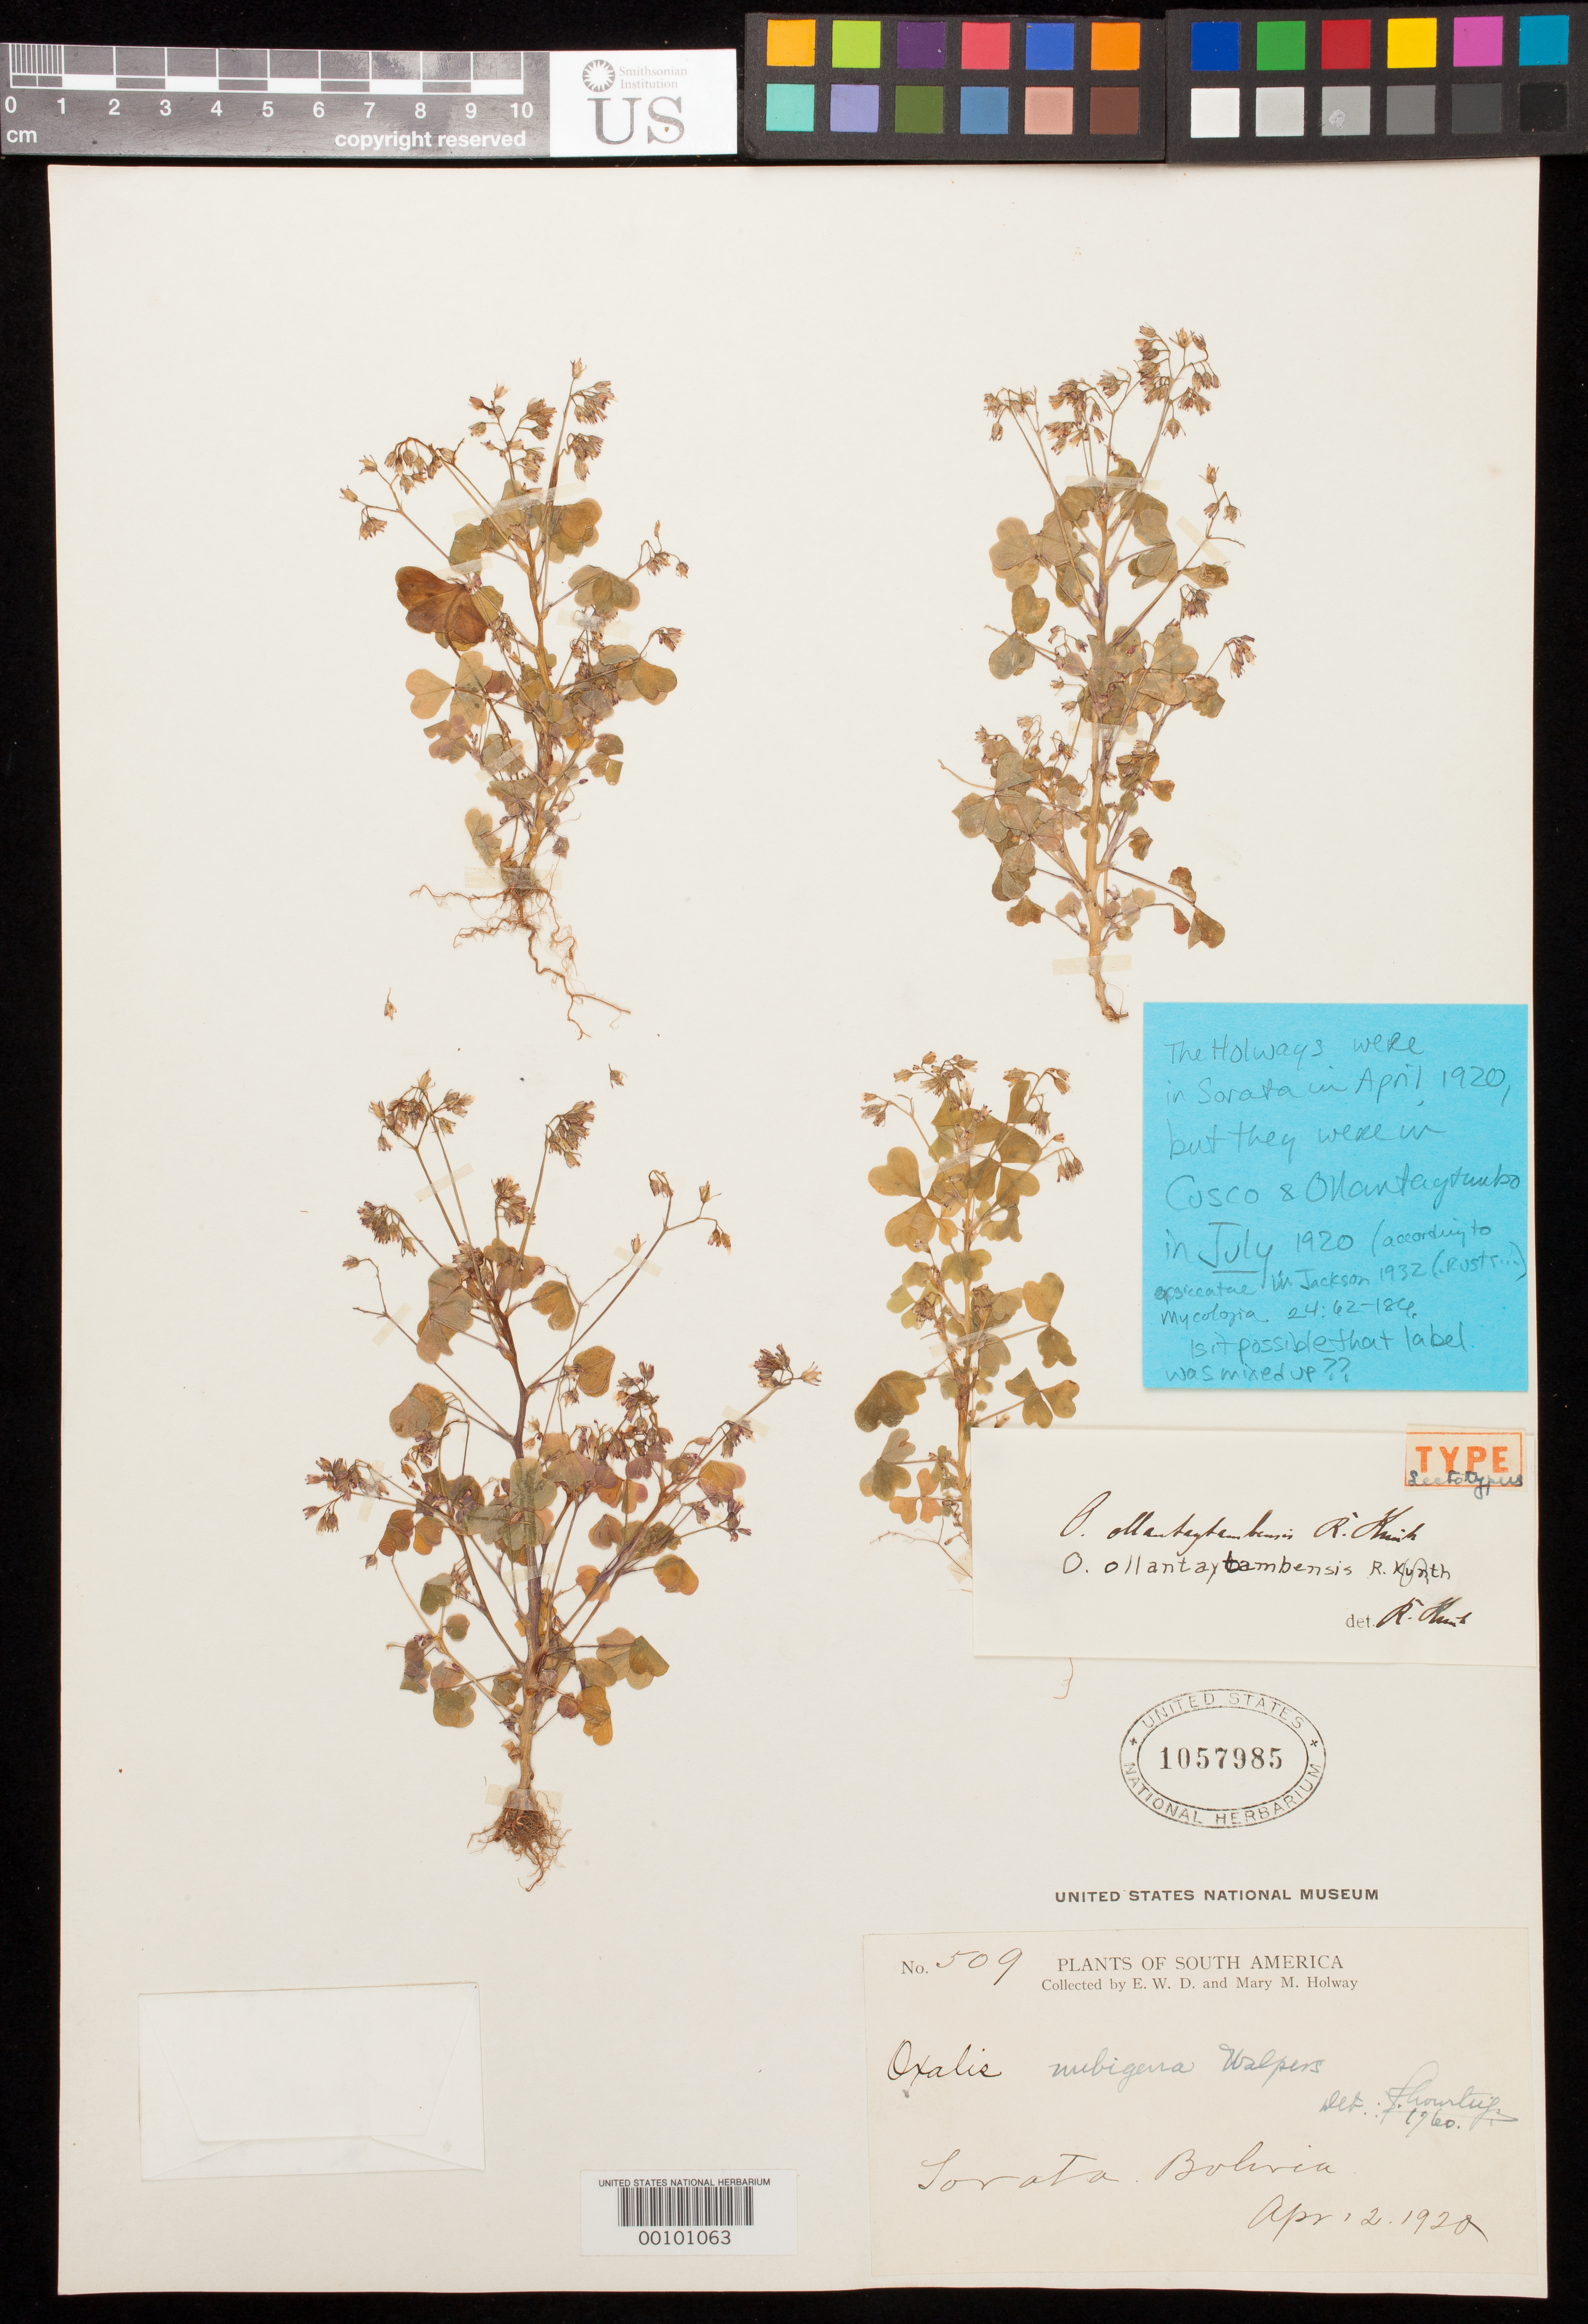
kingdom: Plantae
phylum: Tracheophyta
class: Magnoliopsida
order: Oxalidales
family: Oxalidaceae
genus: Oxalis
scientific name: Oxalis ollantaytambensis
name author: R. Knuth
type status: Lectotype; Type Collection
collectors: E. W. D. Holway & M. M. Holway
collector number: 509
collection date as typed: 12 Apr 1920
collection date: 1920-04-12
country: Bolivia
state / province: La Paz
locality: Sorata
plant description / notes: Unsigned, undated note attached to specimen returned from loan (May 2013) states, "The Holways were in Sorata in April 1920, but they were in Cusco & Ollantaytambo in July 1920 according to exsiccatae in Jackson 1932, Mycologia 24: 62-189. Is it possible that label was mixed up?"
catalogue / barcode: US 1057985